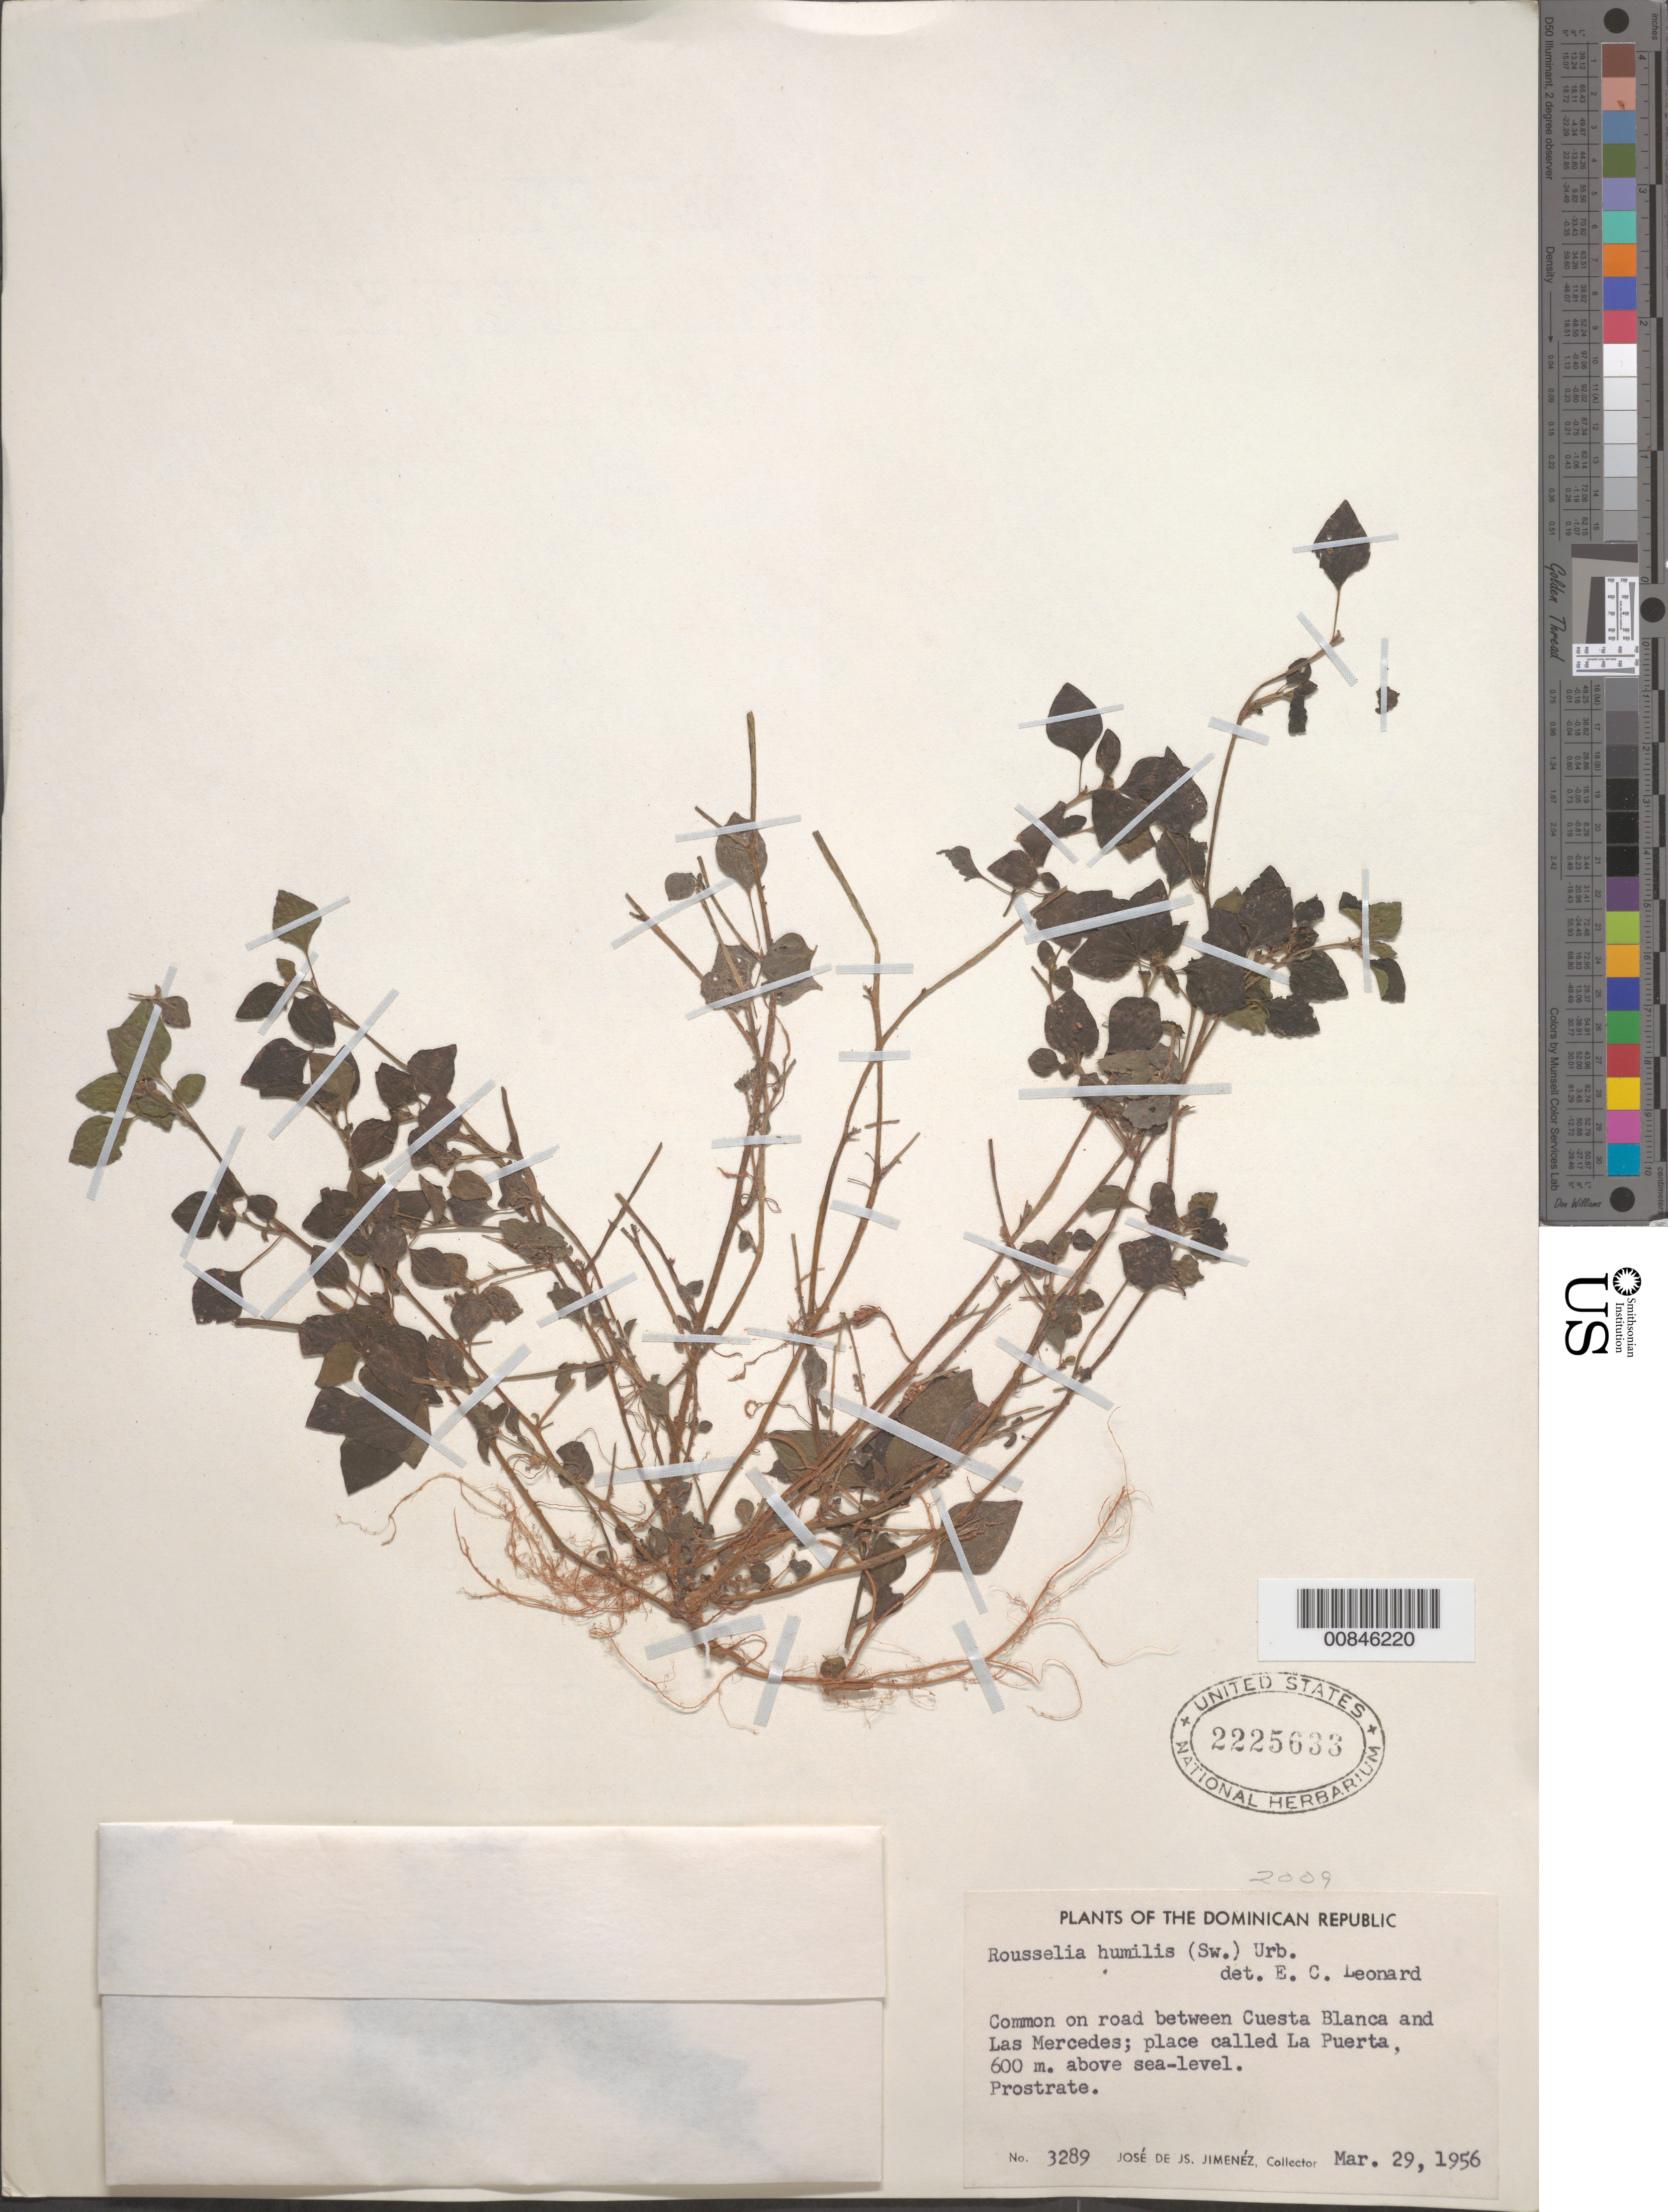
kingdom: Plantae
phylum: Tracheophyta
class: Magnoliopsida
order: Rosales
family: Urticaceae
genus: Rousselia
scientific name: Rousselia humilis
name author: (Sw.) Urb.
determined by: Leonard, Emery C., (US)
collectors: J. J. Jiménez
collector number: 3289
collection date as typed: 29 Mar 1956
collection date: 1956-03-29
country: Dominican Republic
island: Hispaniola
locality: Road between Cuesta Blanca and Las Mercedes; place called La Puerta.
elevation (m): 600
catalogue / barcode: US 2225633